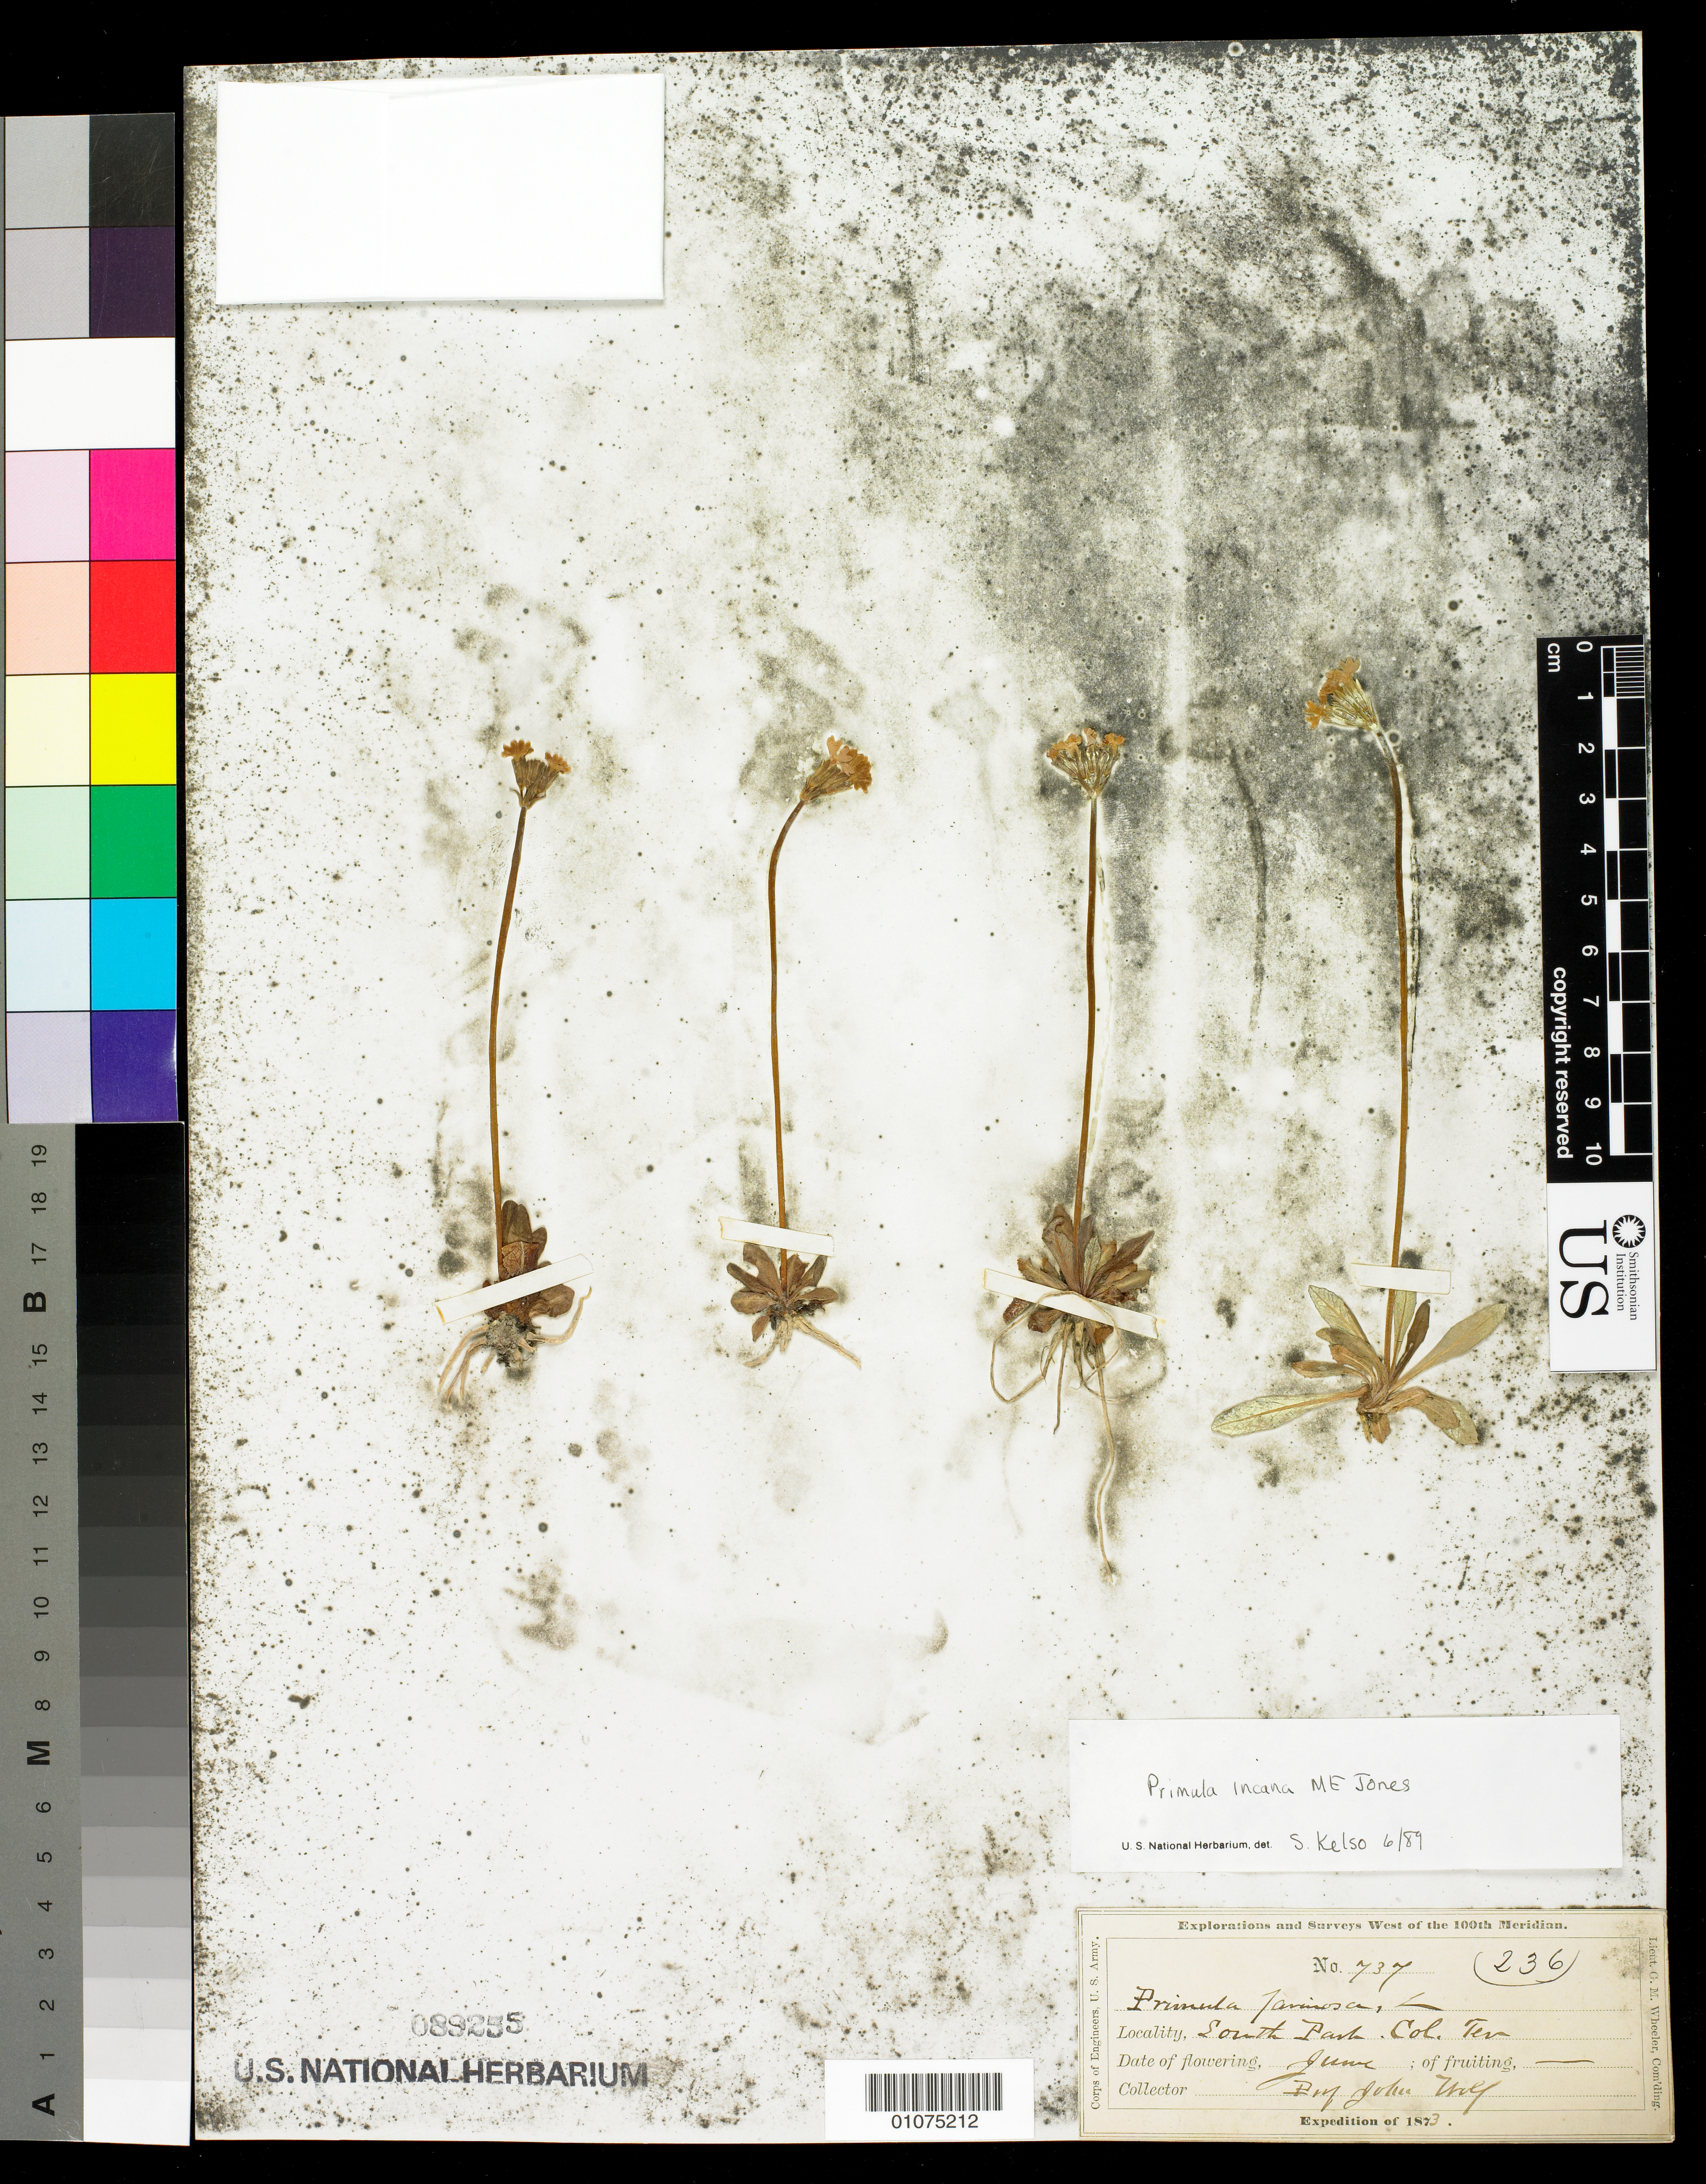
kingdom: Plantae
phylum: Tracheophyta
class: Magnoliopsida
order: Ericales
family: Primulaceae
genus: Primula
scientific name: Primula incana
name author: M.E. Jones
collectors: J. Wolf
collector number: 737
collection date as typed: Jun 1873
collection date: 1873-06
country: United States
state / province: Colorado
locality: South Park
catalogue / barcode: US 89255